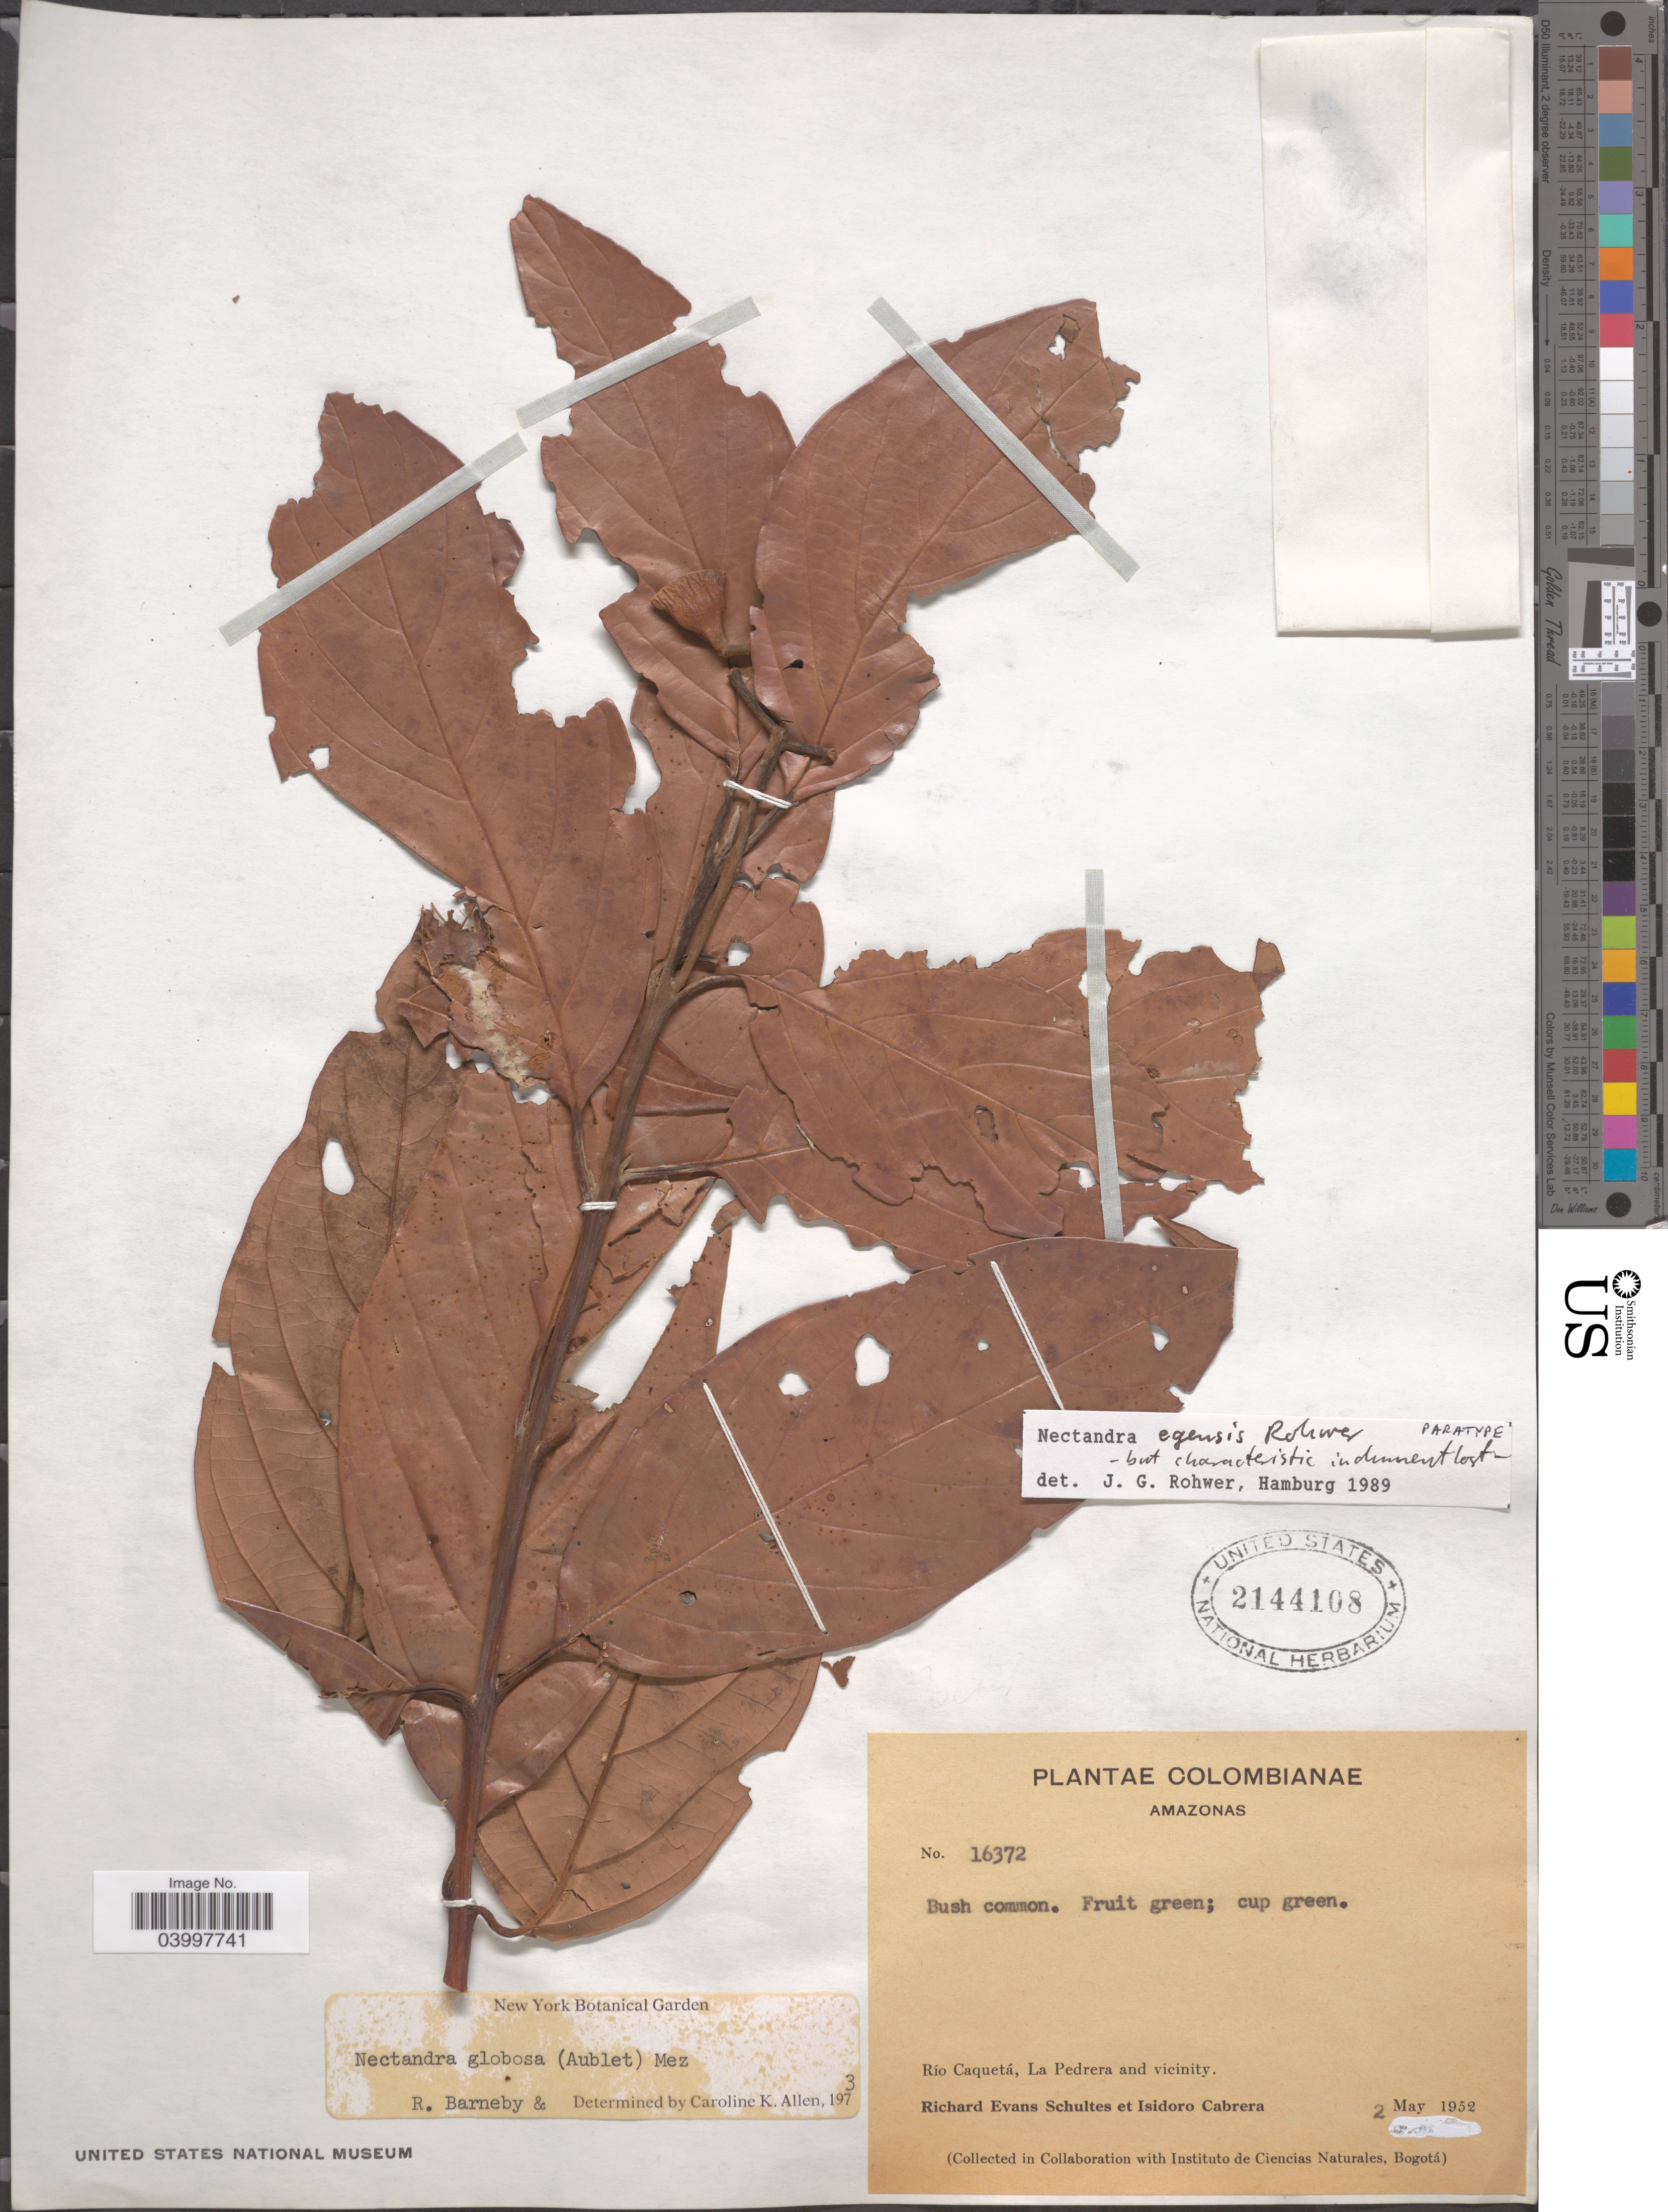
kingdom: Plantae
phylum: Tracheophyta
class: Magnoliopsida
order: Laurales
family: Lauraceae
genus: Nectandra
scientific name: Nectandra egensis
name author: Rohwer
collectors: R. E. Schultes & I. Cabrera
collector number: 16372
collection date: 1952-05-02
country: Colombia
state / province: Amazônas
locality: Río Caquetá, La Pedrera and vicinity.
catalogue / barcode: US 2144108